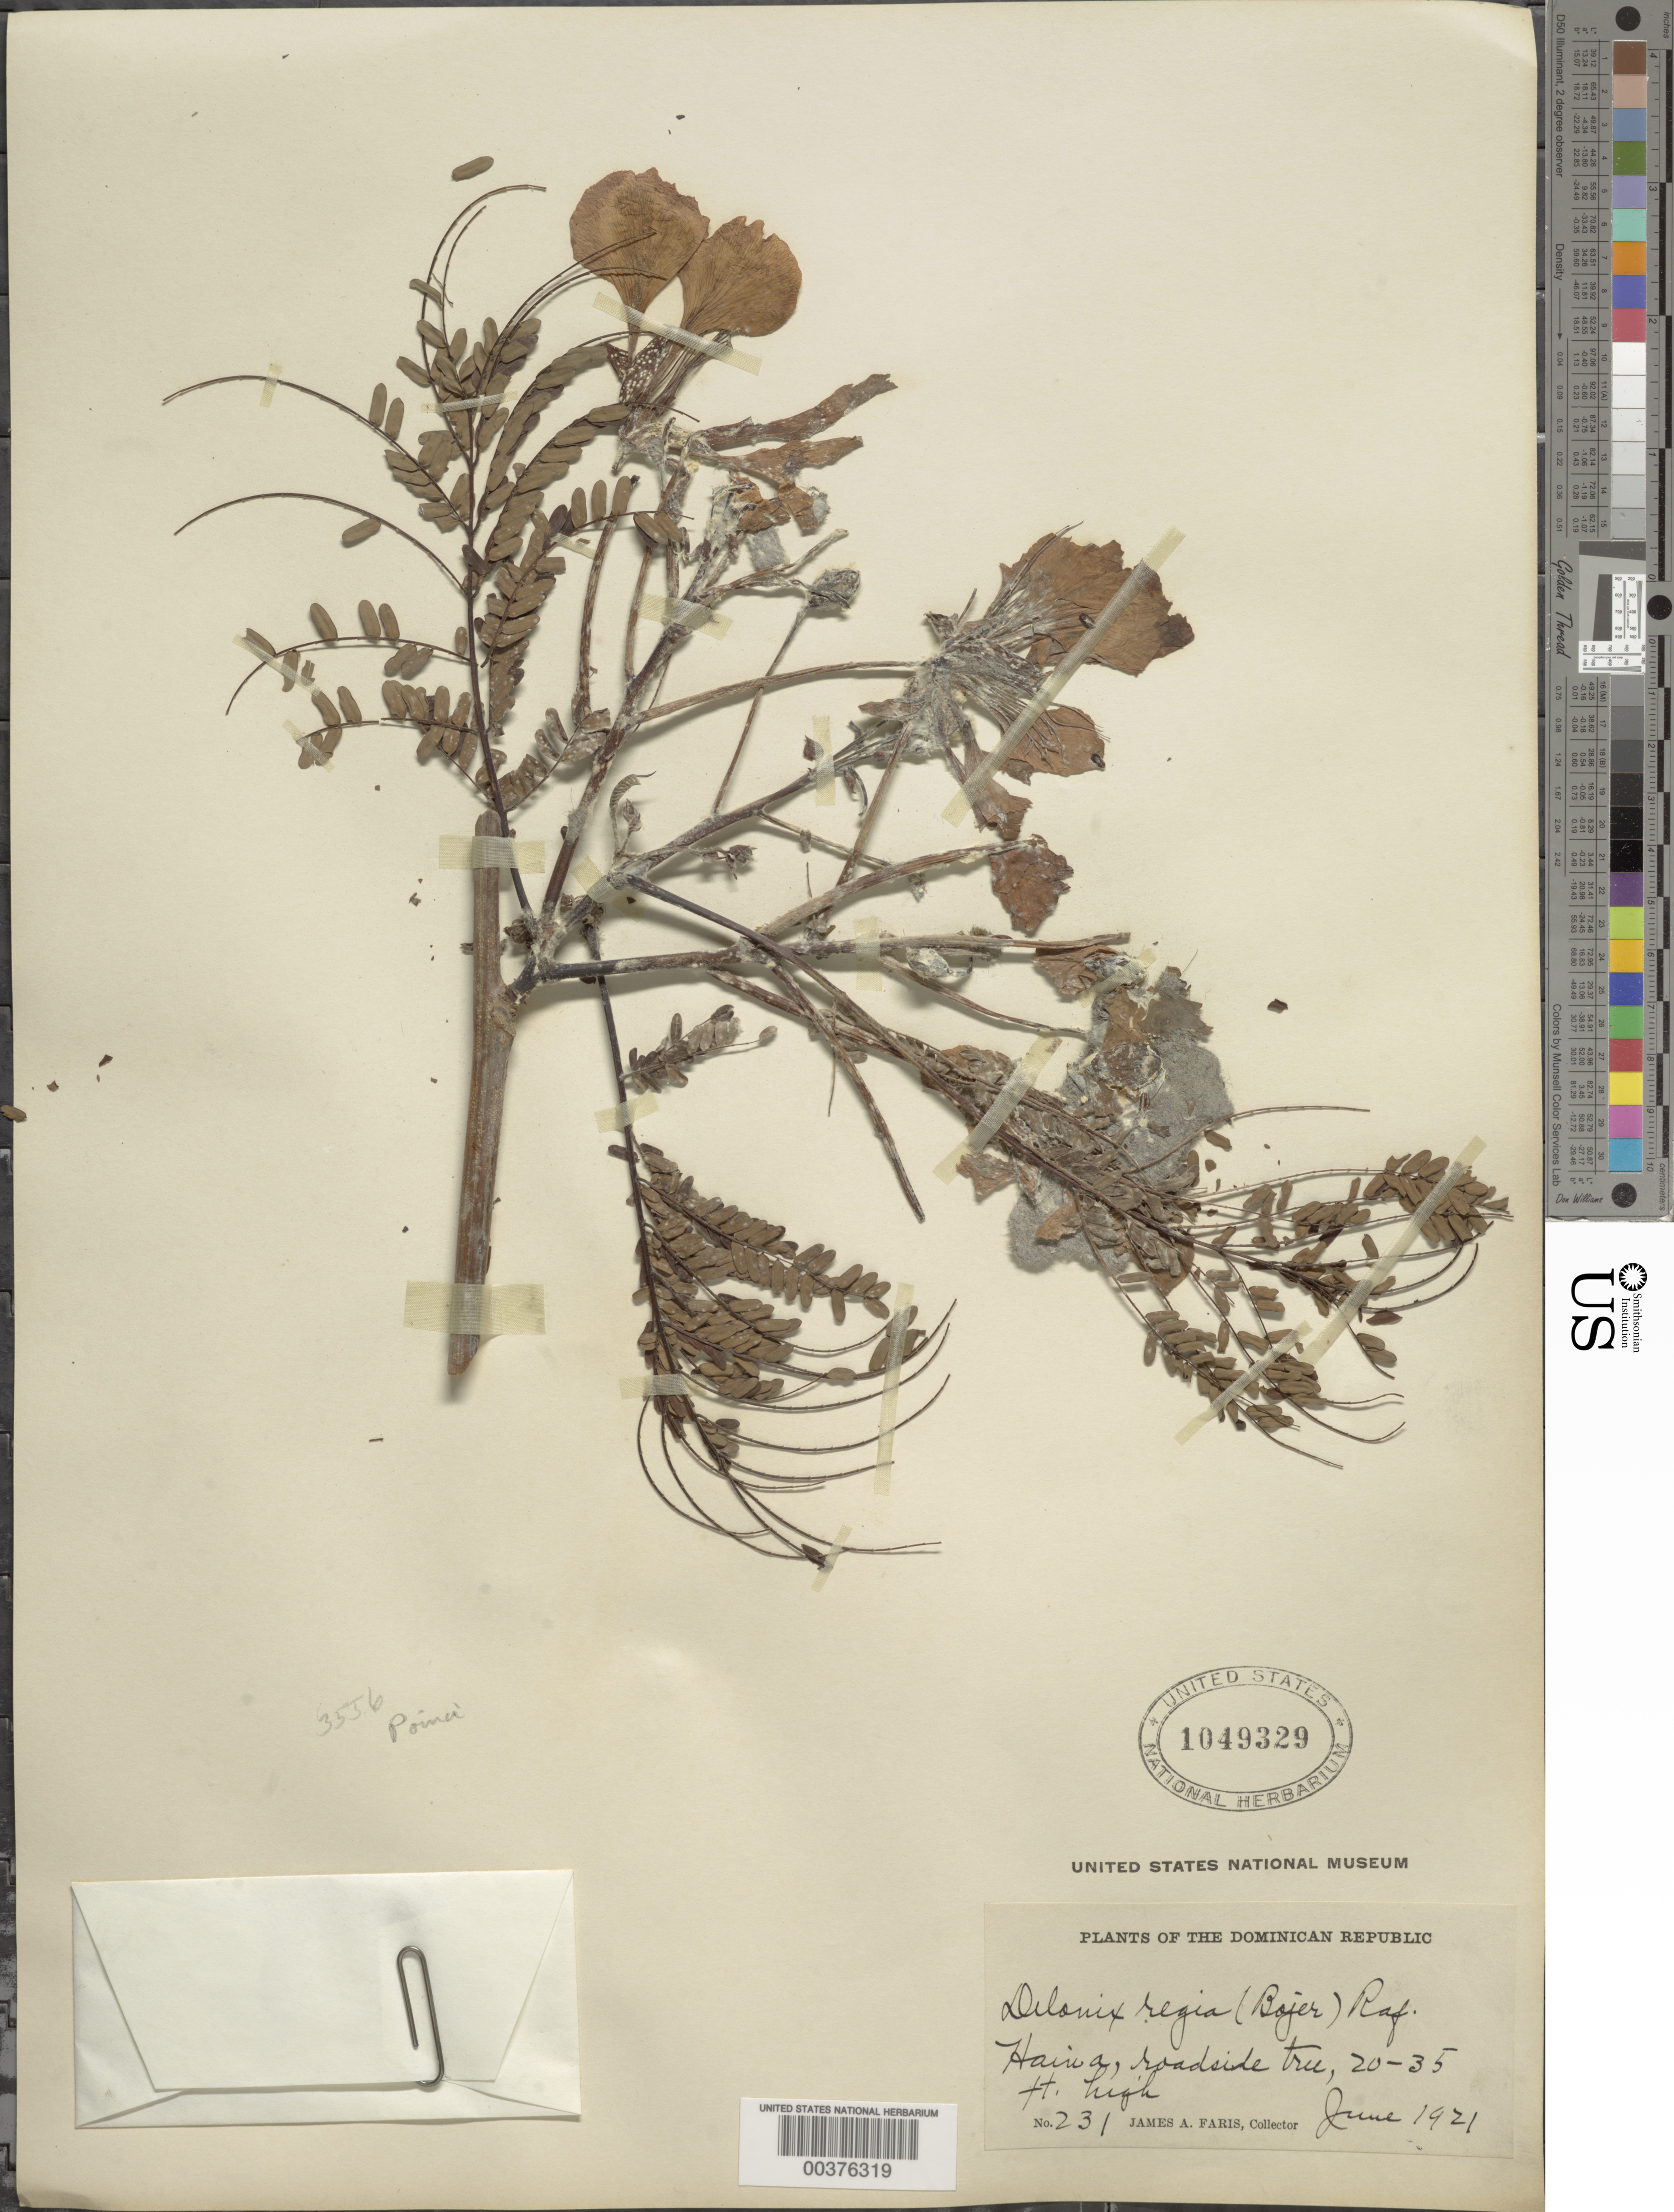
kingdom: Plantae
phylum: Tracheophyta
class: Magnoliopsida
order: Fabales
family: Fabaceae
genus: Delonix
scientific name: Delonix regia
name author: (Bojer ex Hook.) Raf.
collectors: J. Faris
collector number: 231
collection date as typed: Jun 1921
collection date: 1921-06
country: Dominican Republic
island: Hispaniola Island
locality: Haiua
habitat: Roadside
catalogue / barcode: US 1049329